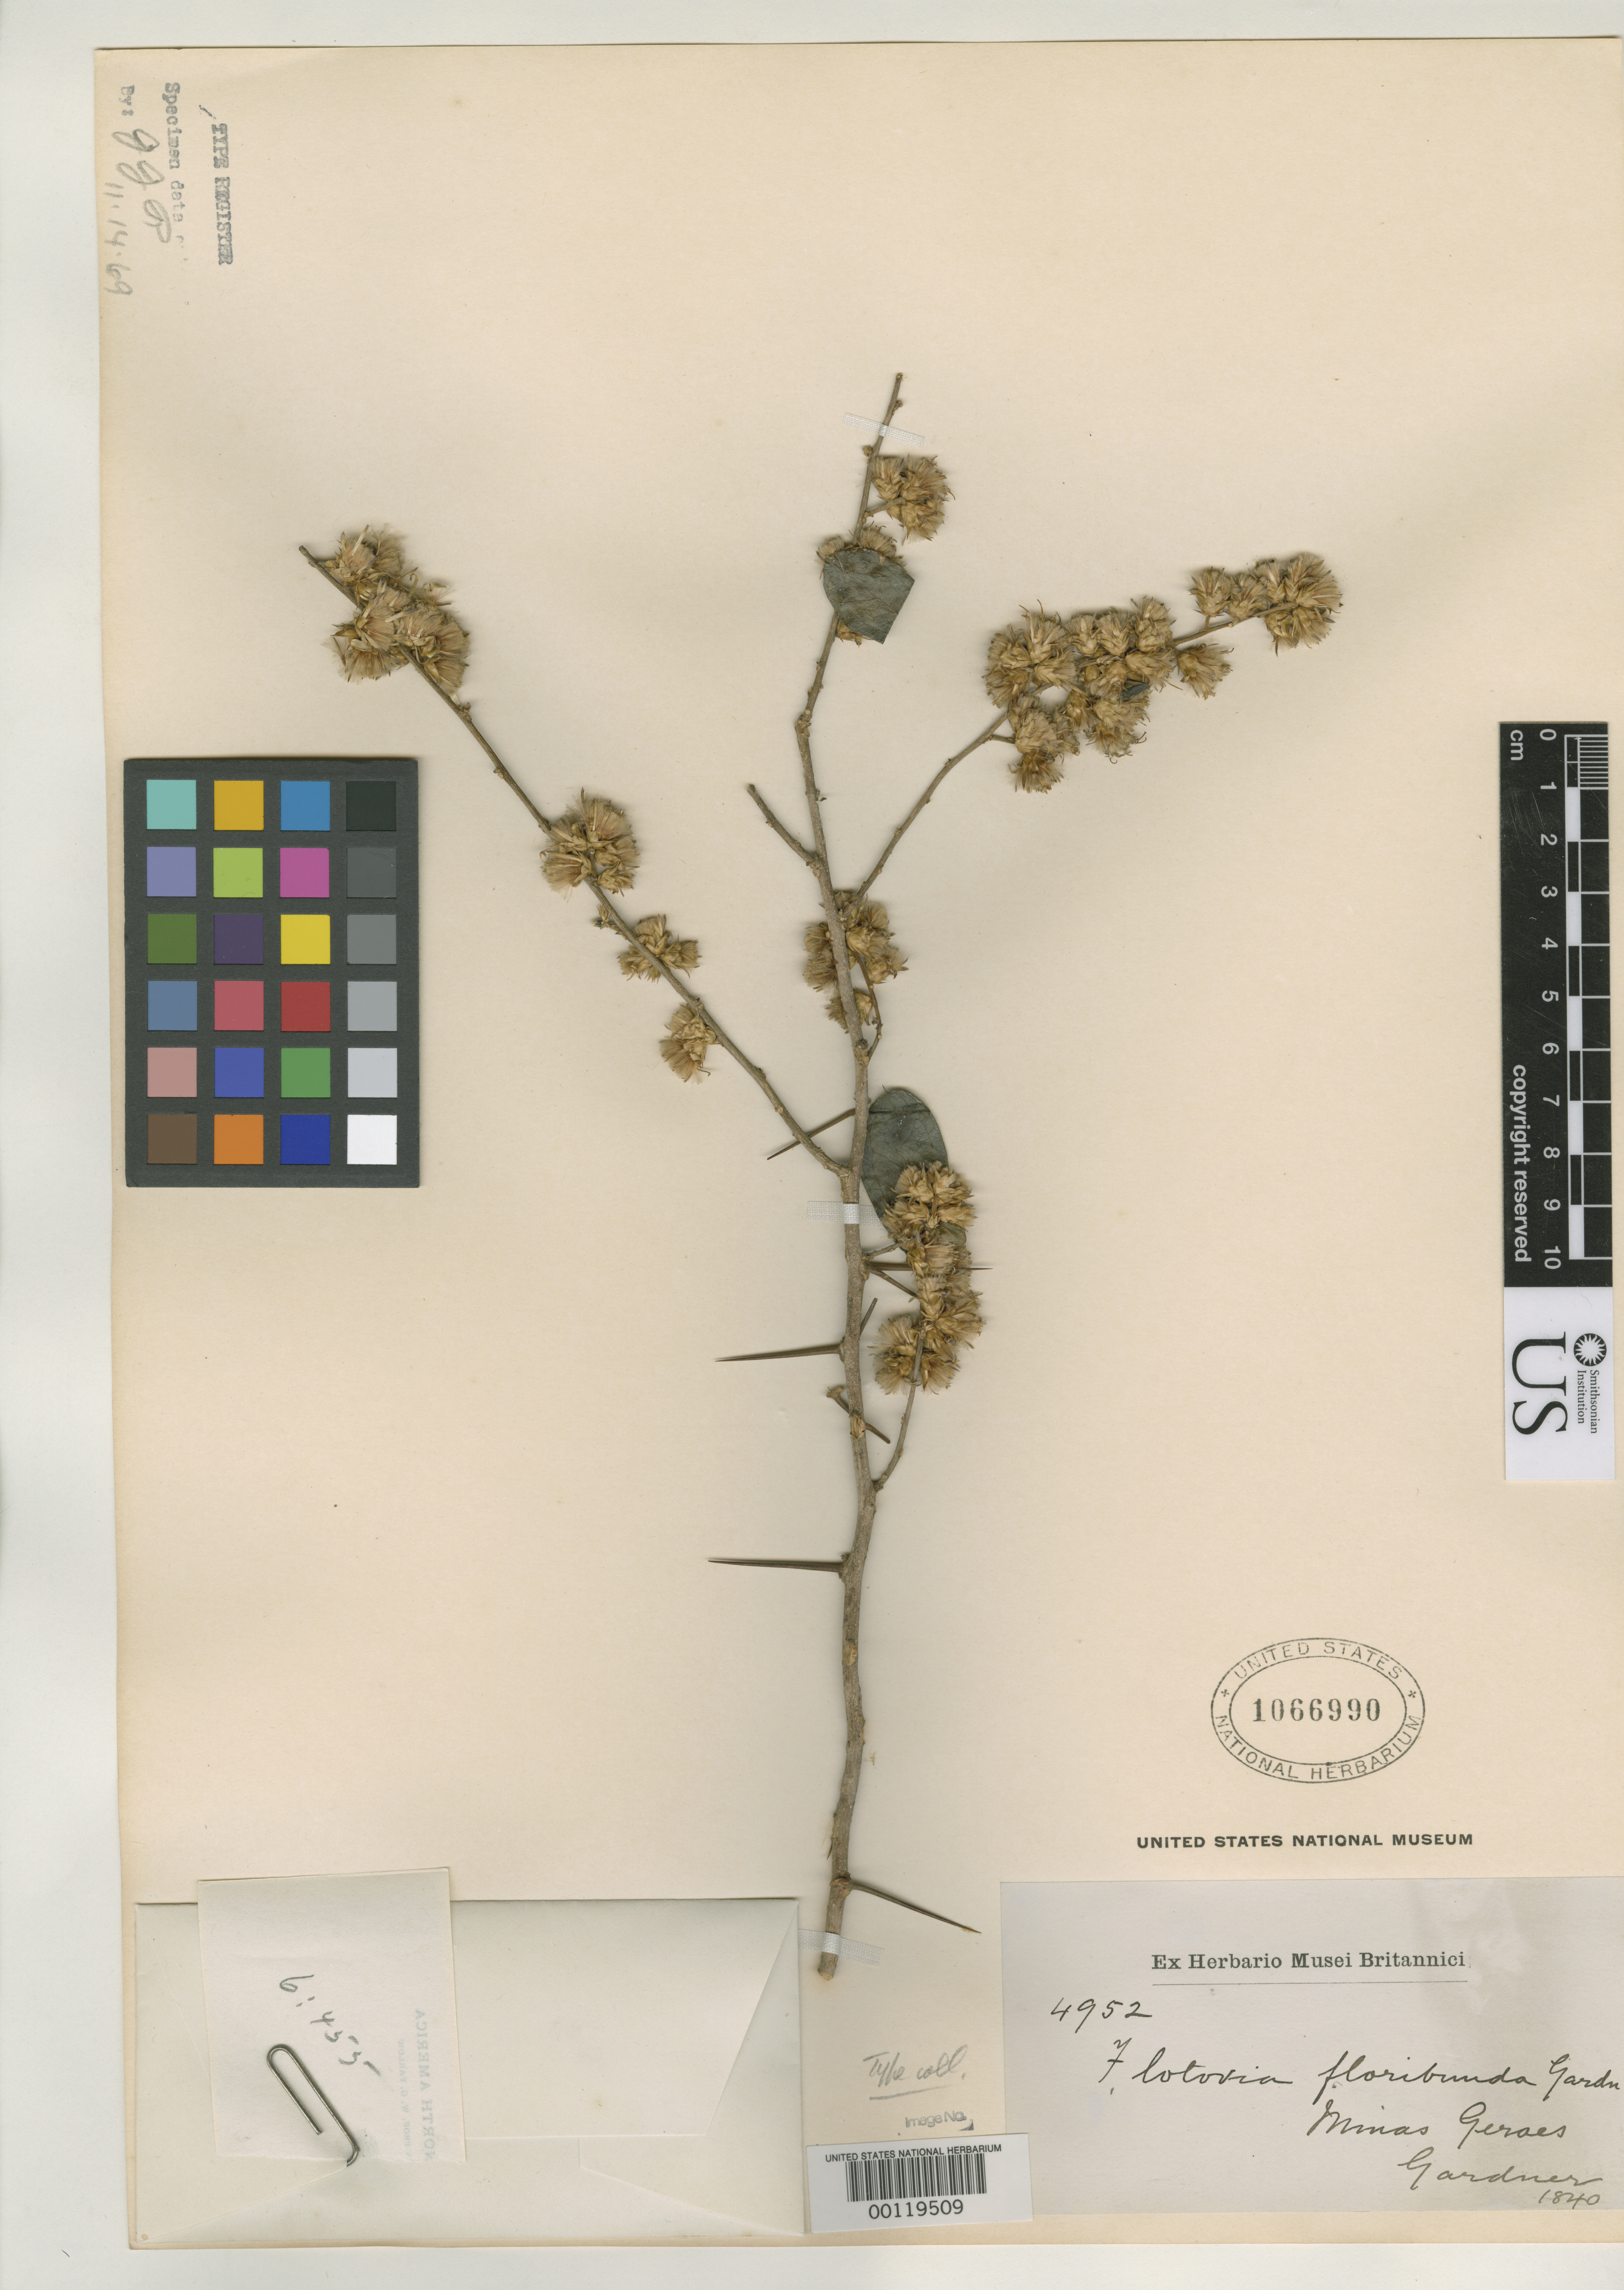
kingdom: Plantae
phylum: Tracheophyta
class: Magnoliopsida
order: Asterales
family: Asteraceae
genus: Flotovia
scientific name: Flotovia floribunda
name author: Gardner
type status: Isotype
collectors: G. Gardner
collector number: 4952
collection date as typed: Jul 1840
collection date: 1840-07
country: Brazil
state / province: Minas Gerais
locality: Formigas.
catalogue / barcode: US 1066990